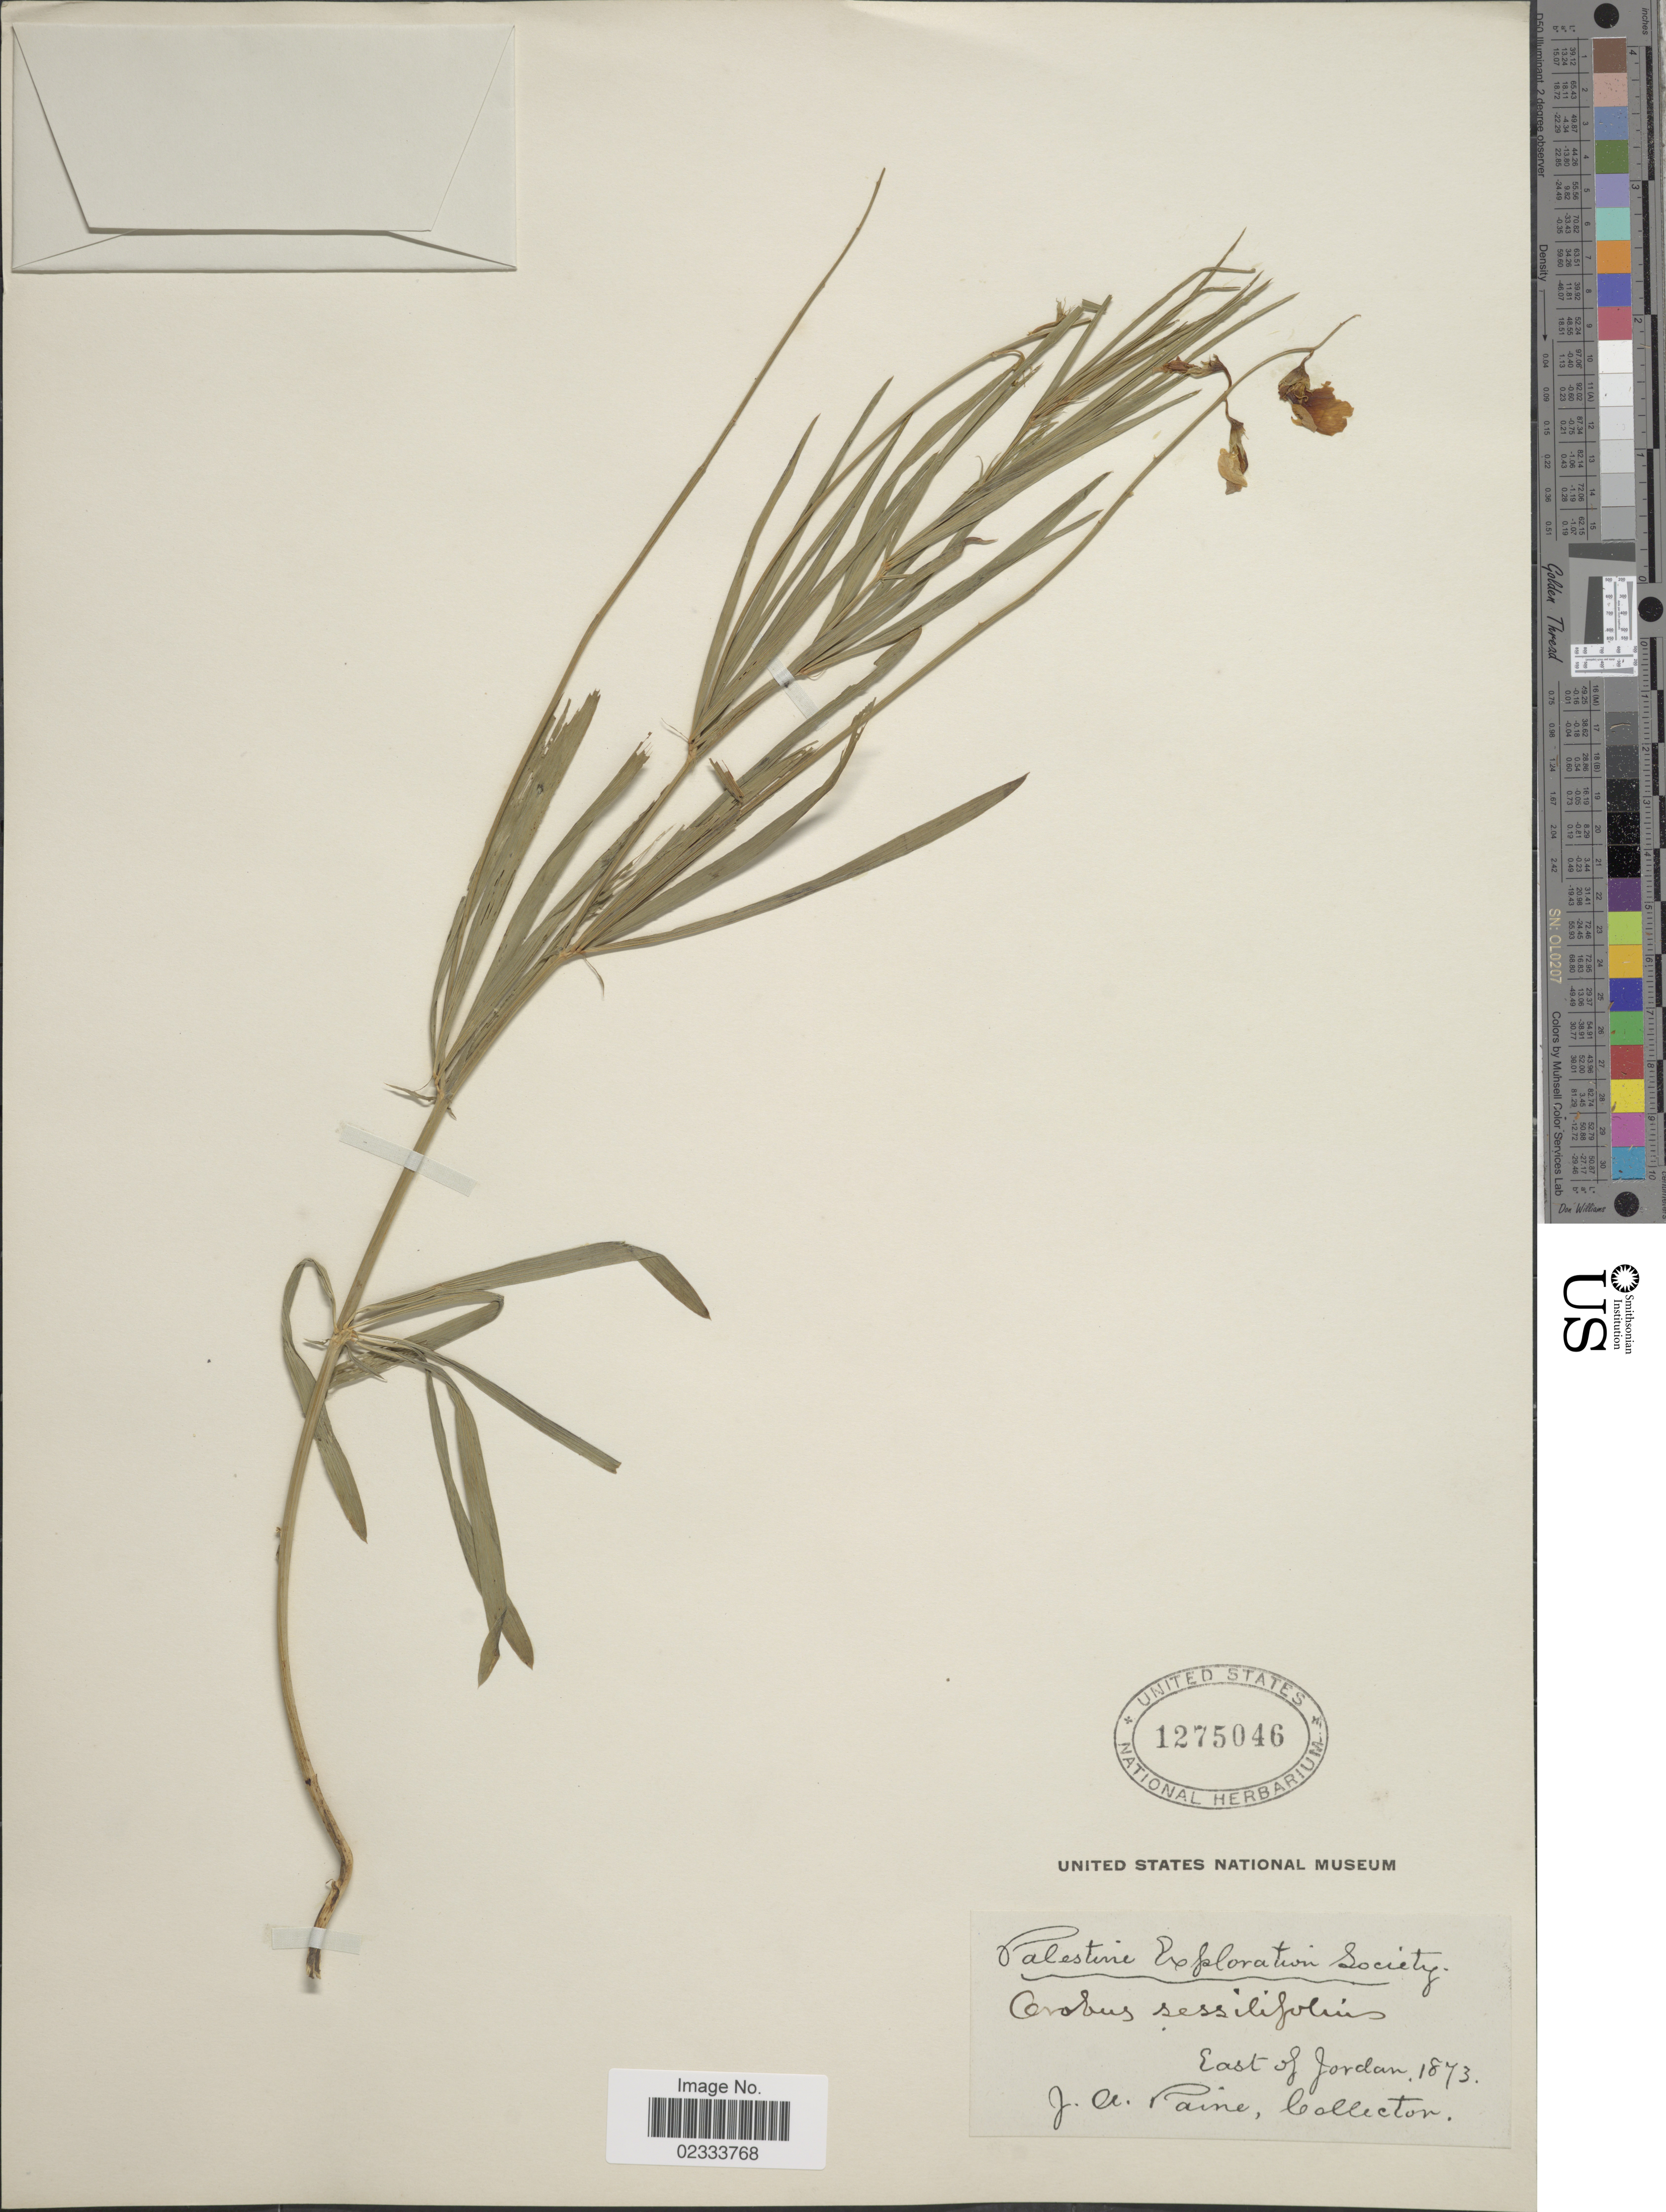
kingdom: Plantae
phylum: Tracheophyta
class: Magnoliopsida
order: Fabales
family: Fabaceae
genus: Lathyrus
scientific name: Lathyrus sessilifolius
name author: Ten.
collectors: J. A. Paine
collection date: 1873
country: Israel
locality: East of Jordan, Palestine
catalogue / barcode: US 1275046